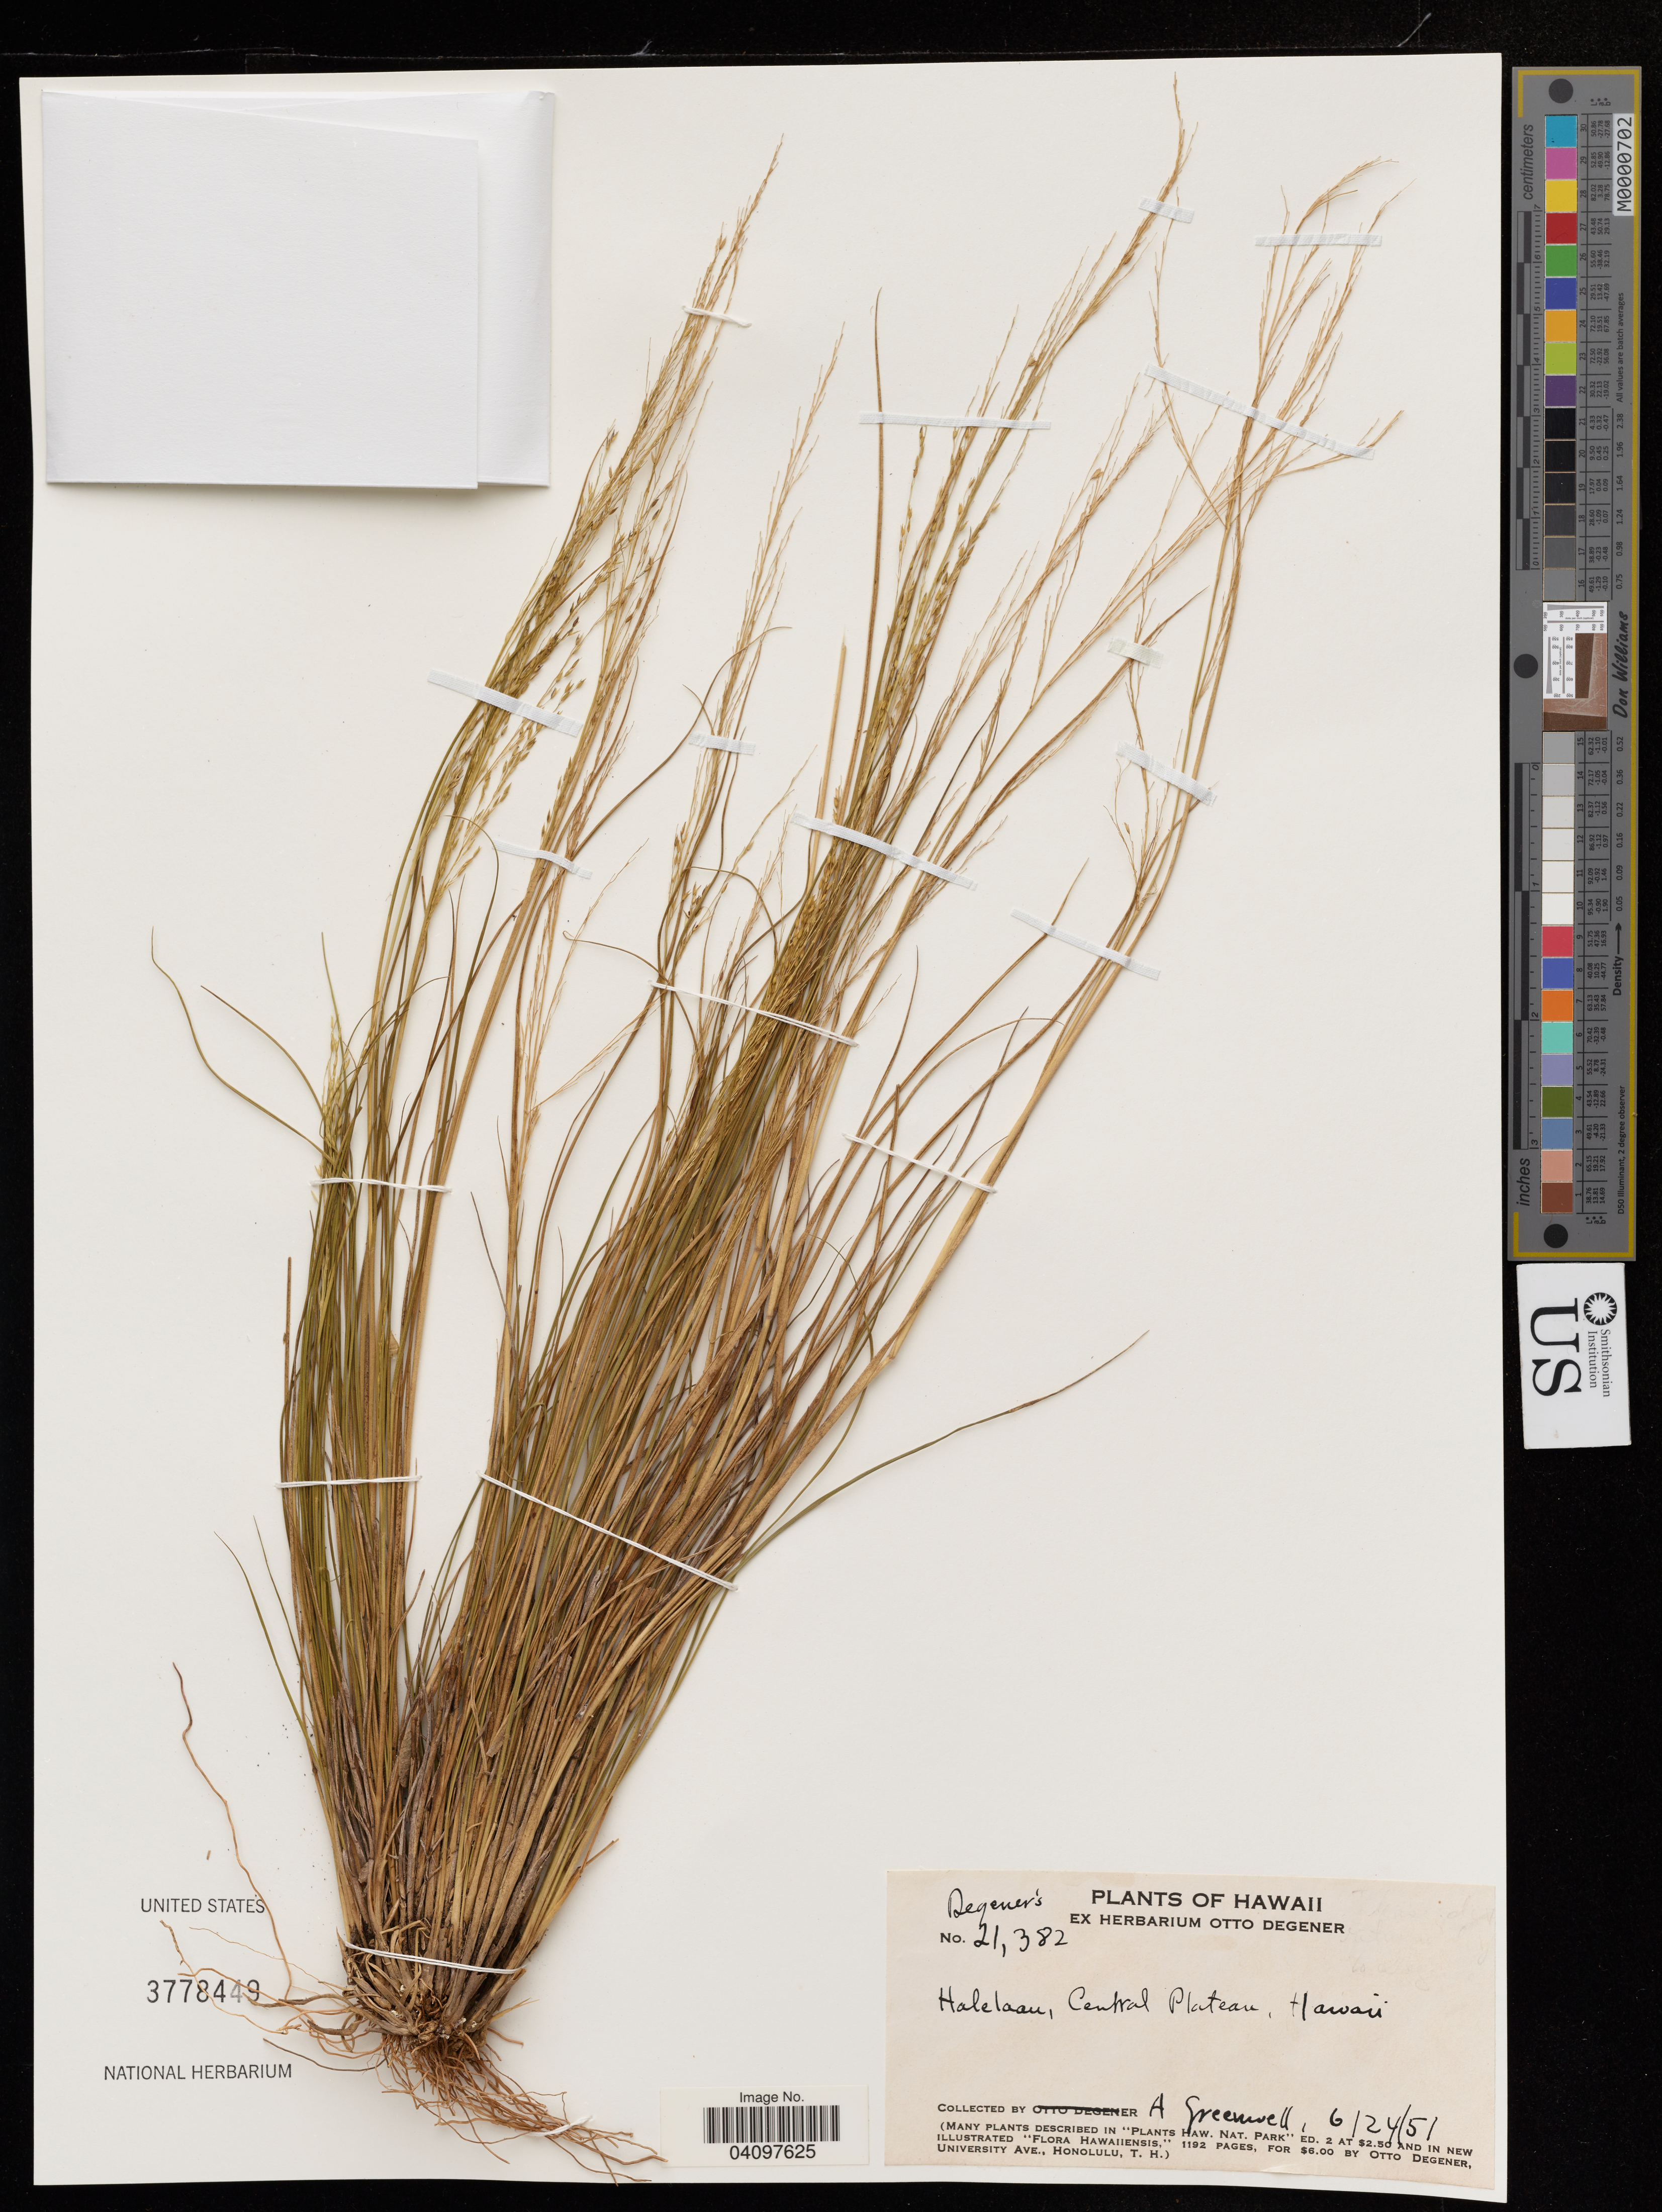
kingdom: Plantae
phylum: Tracheophyta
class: Liliopsida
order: Poales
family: Poaceae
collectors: A. B. Greenwell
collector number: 21382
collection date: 1951-06-24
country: United States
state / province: Hawaii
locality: Halehau, Central Plateau.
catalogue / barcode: US 3778449